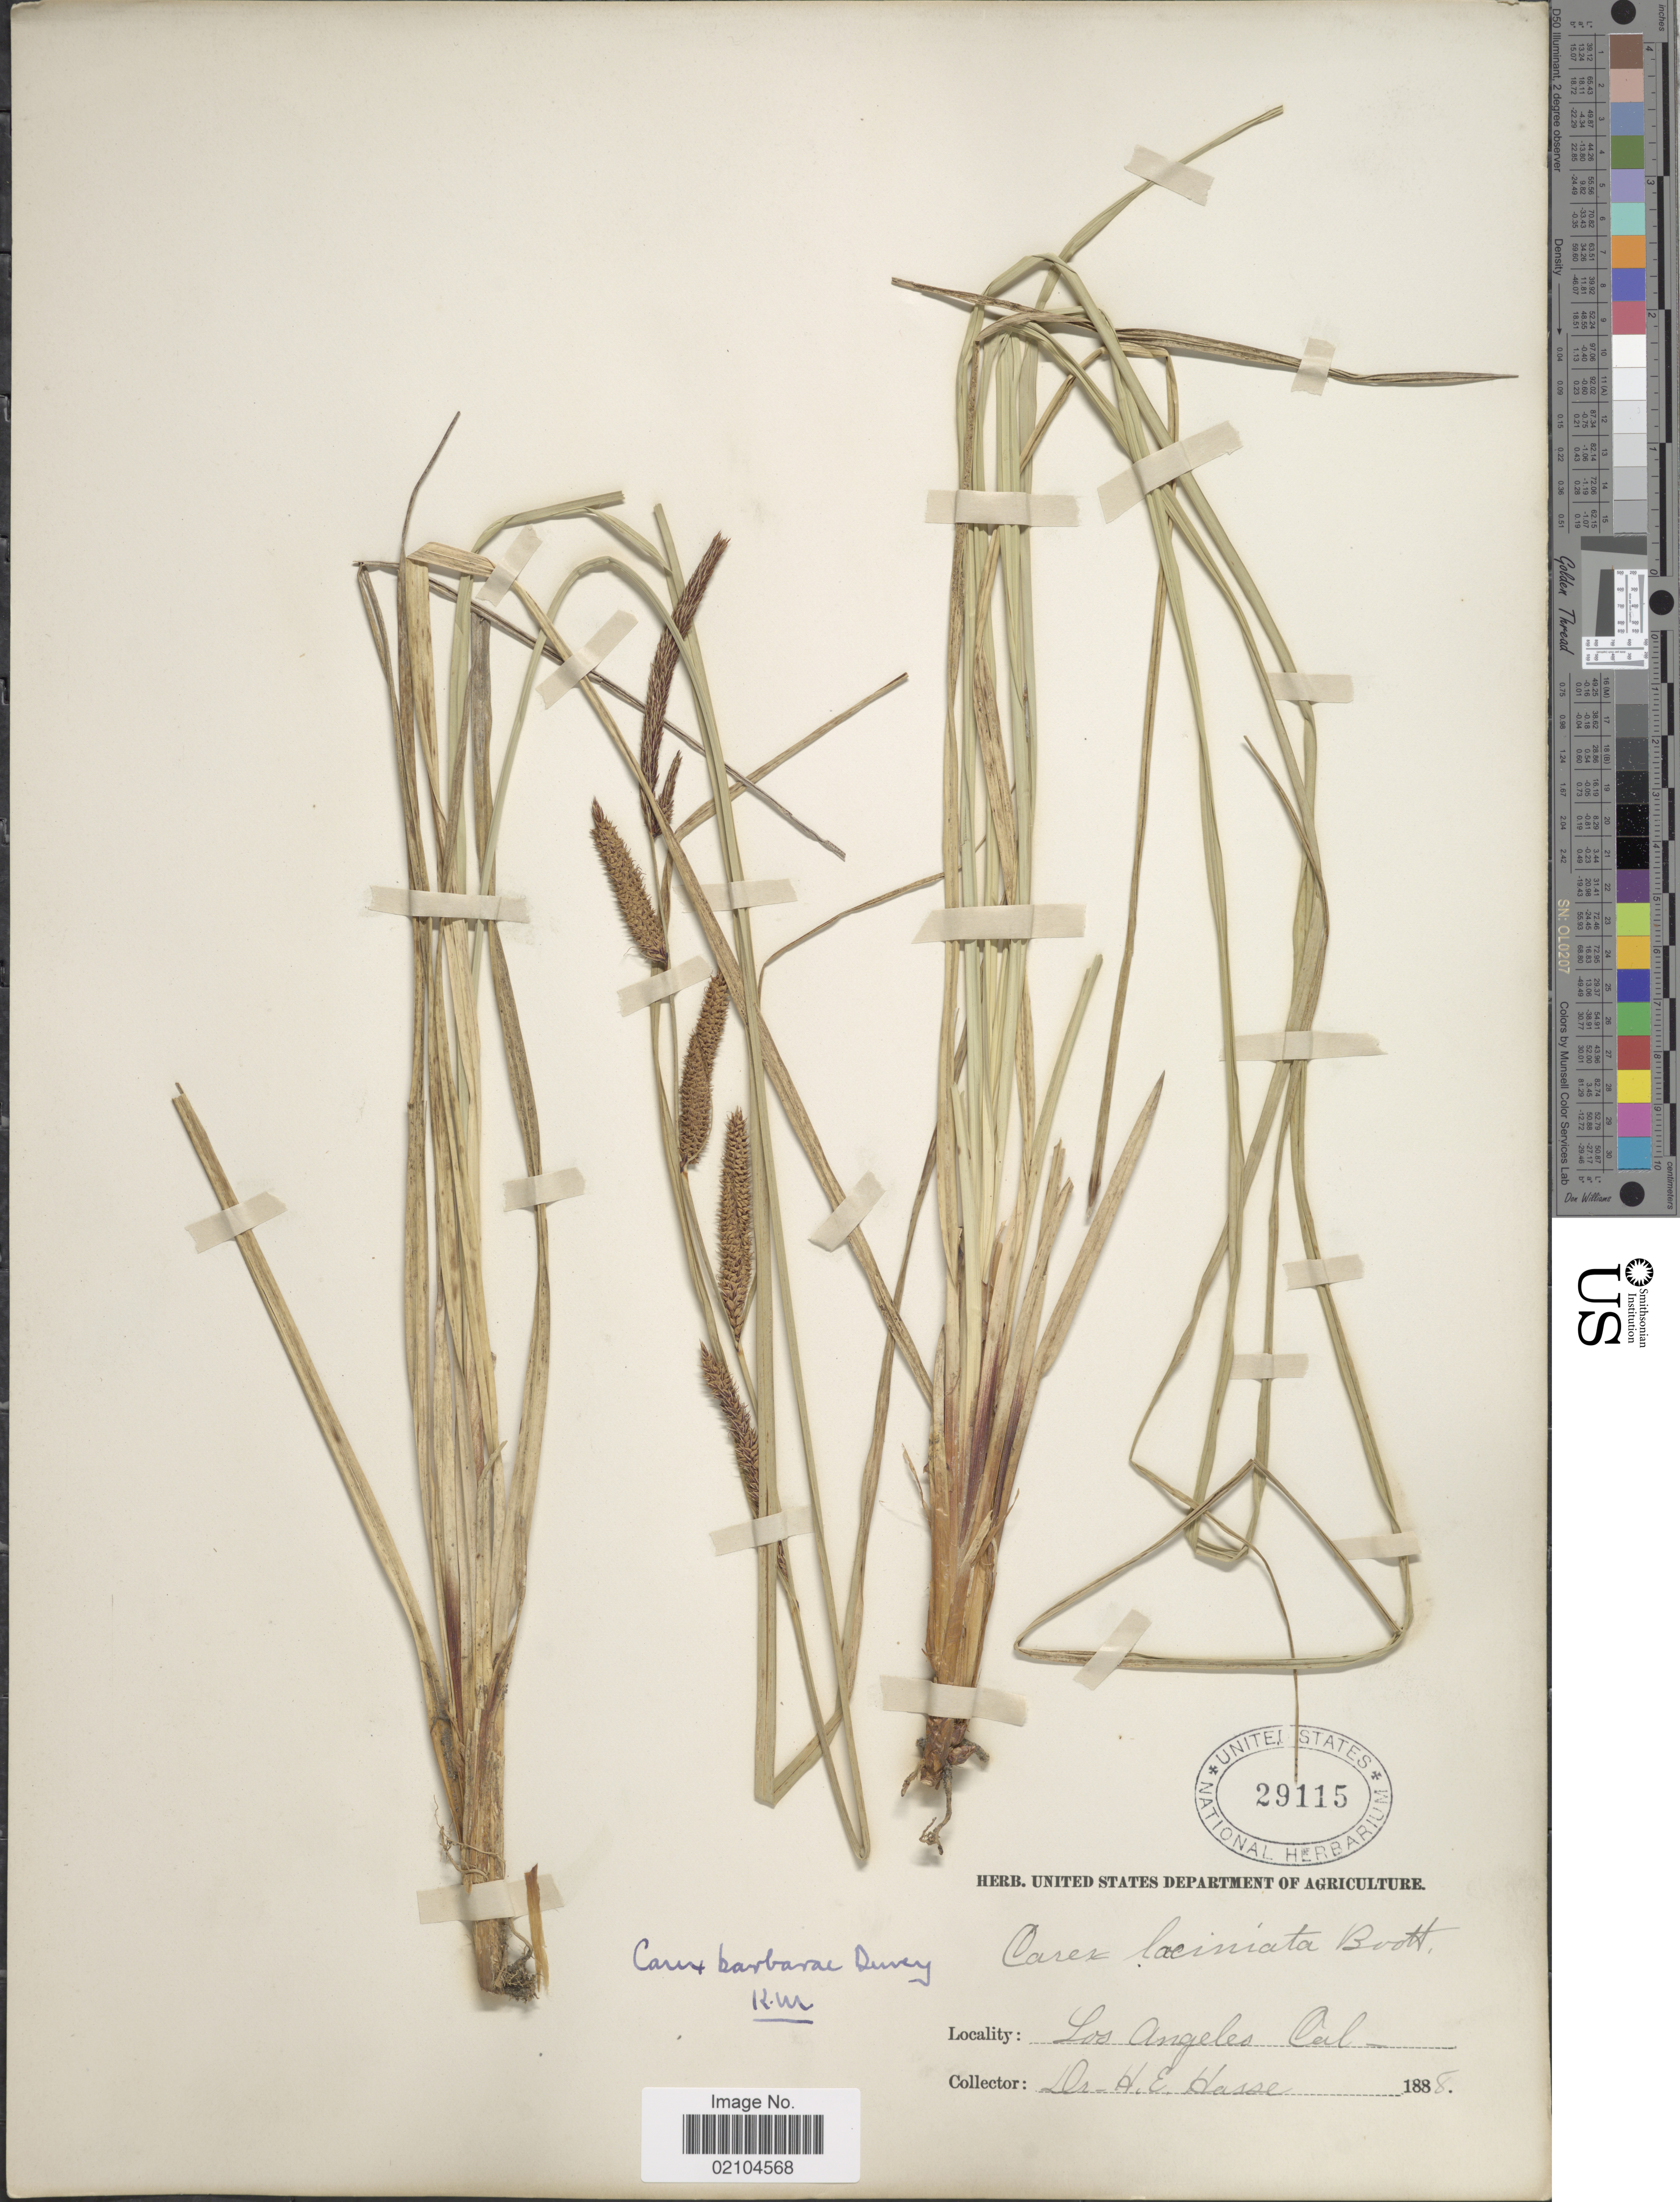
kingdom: Plantae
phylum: Tracheophyta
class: Liliopsida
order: Poales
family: Cyperaceae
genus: Carex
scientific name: Carex barbarae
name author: Dewey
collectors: H. E. Hasse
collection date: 1888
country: United States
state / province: California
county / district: Los Angeles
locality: Los Angeles, Cal.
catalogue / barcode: US 29115